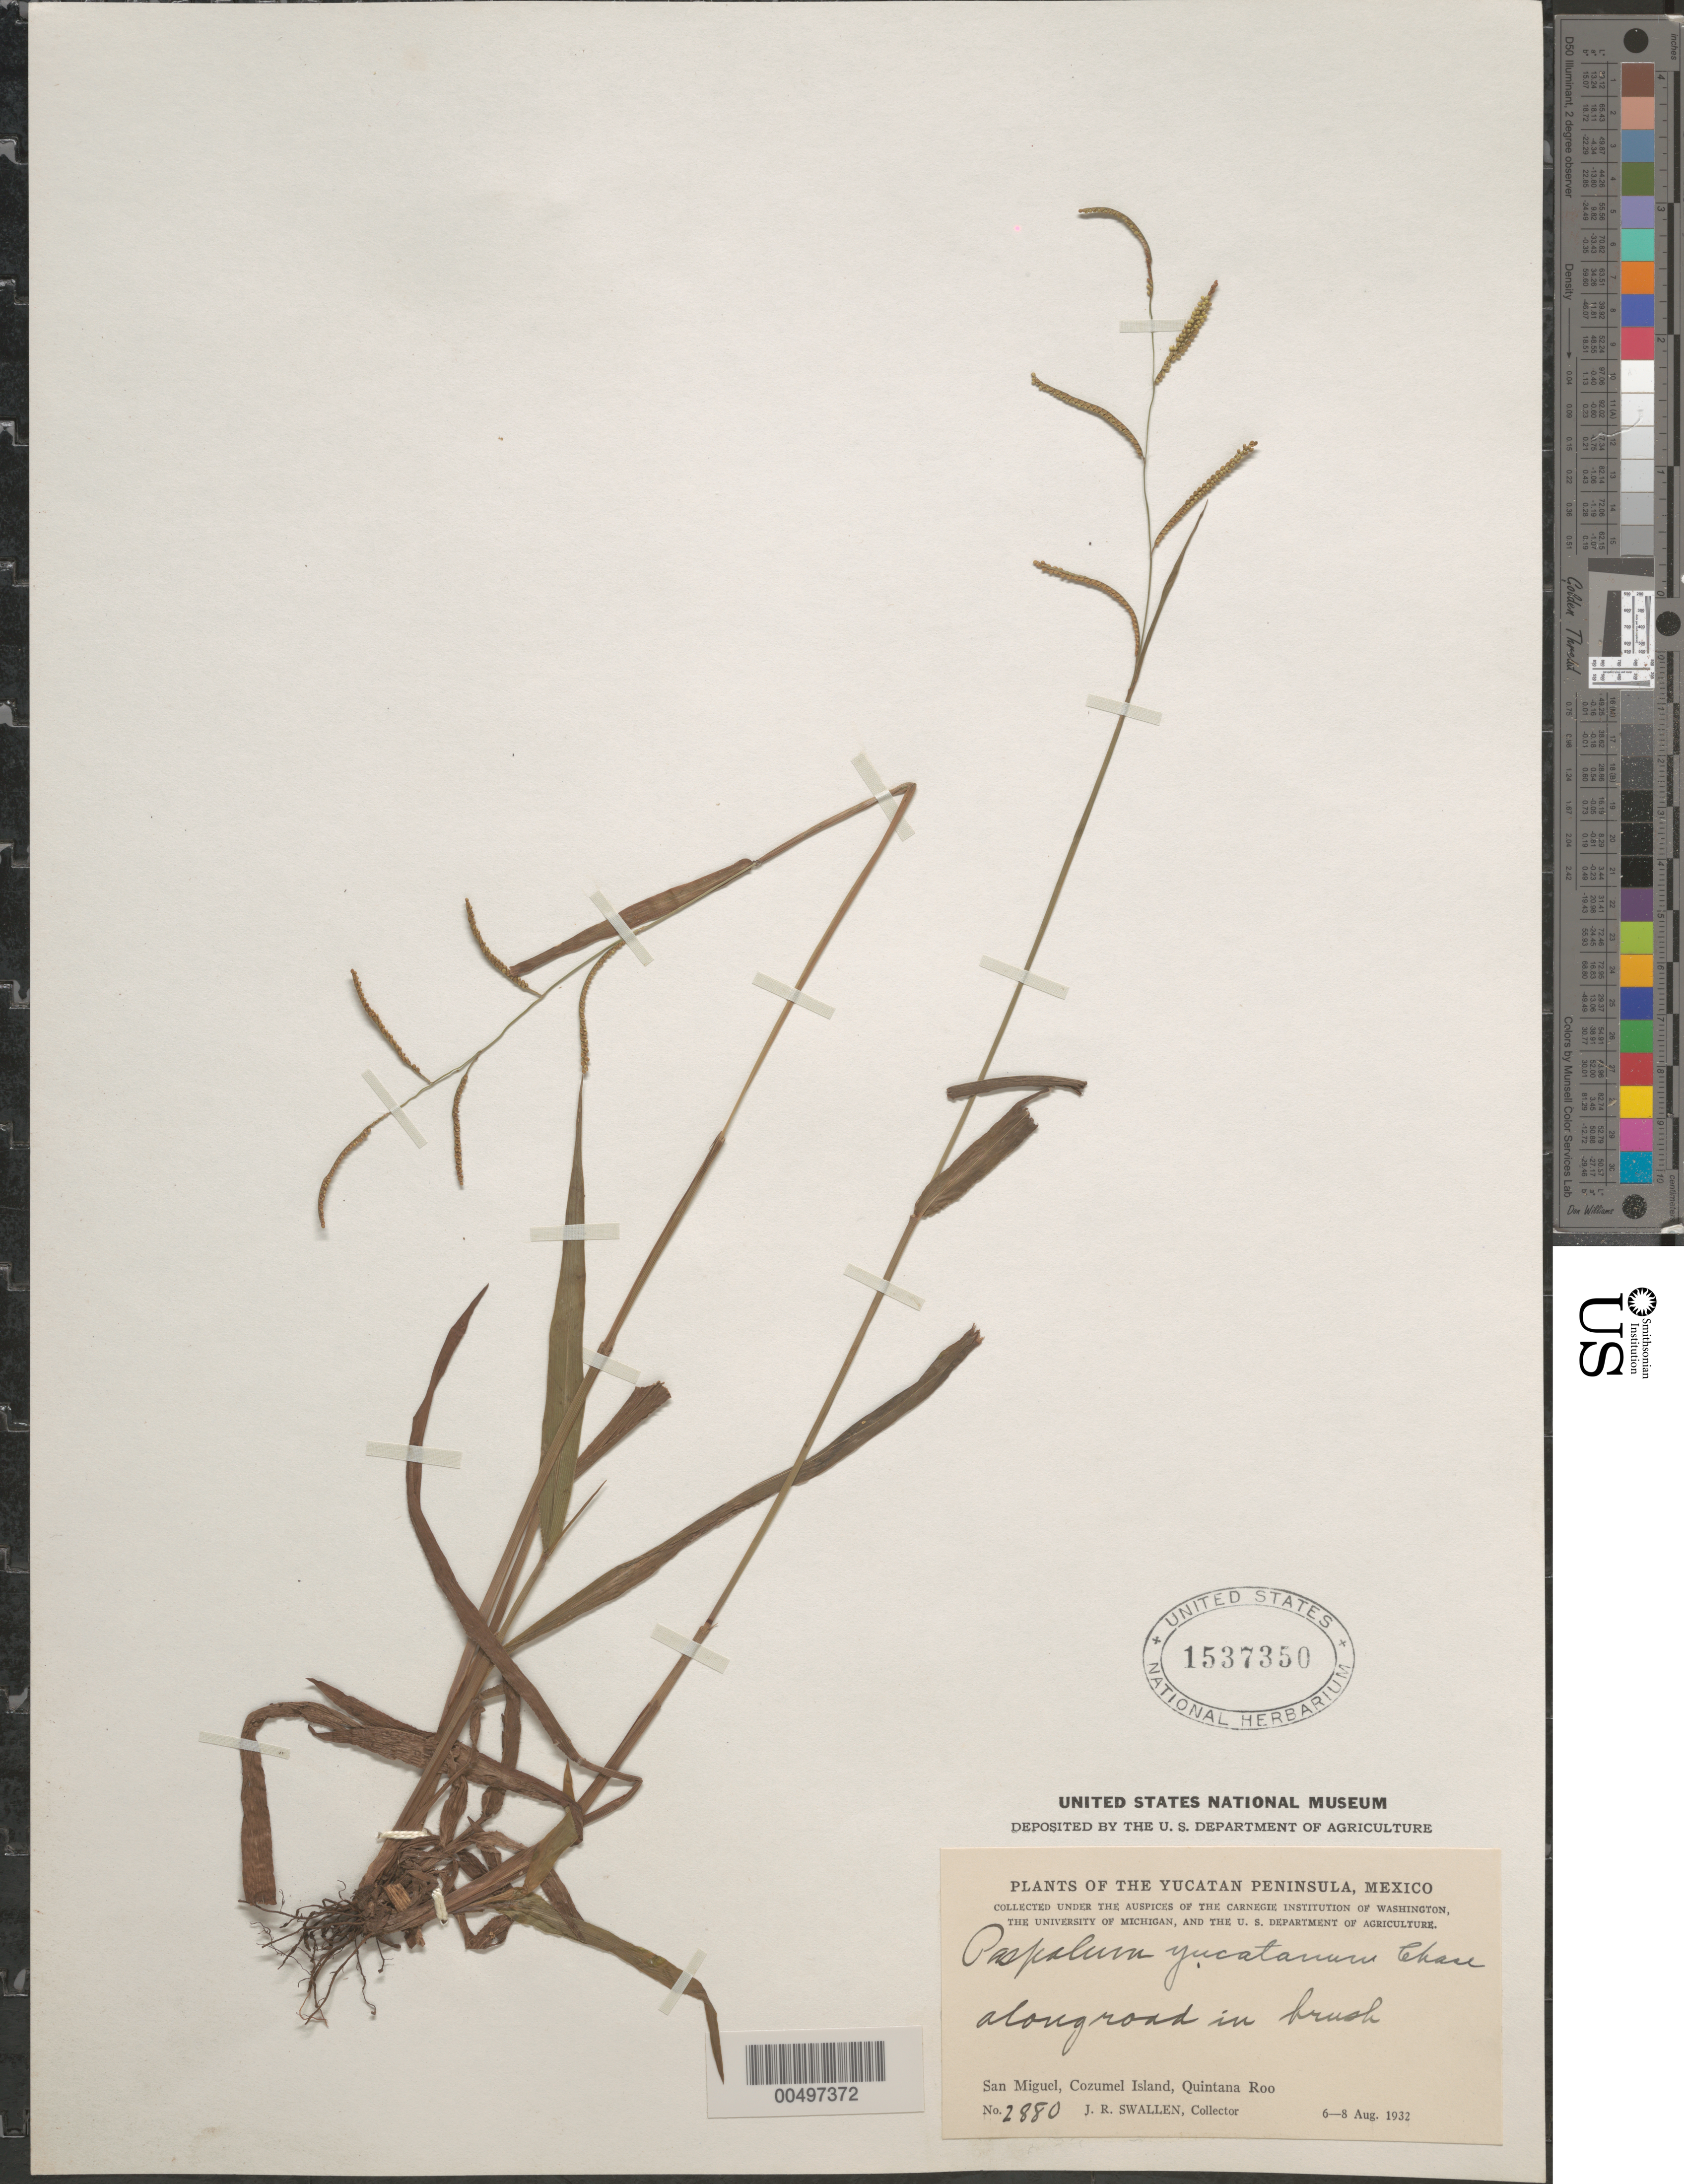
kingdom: Plantae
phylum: Tracheophyta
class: Liliopsida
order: Poales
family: Poaceae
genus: Paspalum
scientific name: Paspalum blodgettii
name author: Chapm.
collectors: J. R. Swallen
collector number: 2880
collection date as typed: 6 Aug 1932 to 8 Aug 1932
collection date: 1932-08-06/1932-08-08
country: Mexico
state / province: Quintana Roo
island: Cozumel Island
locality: Yucatan Peninsula, San Miguel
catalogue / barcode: US 1537350